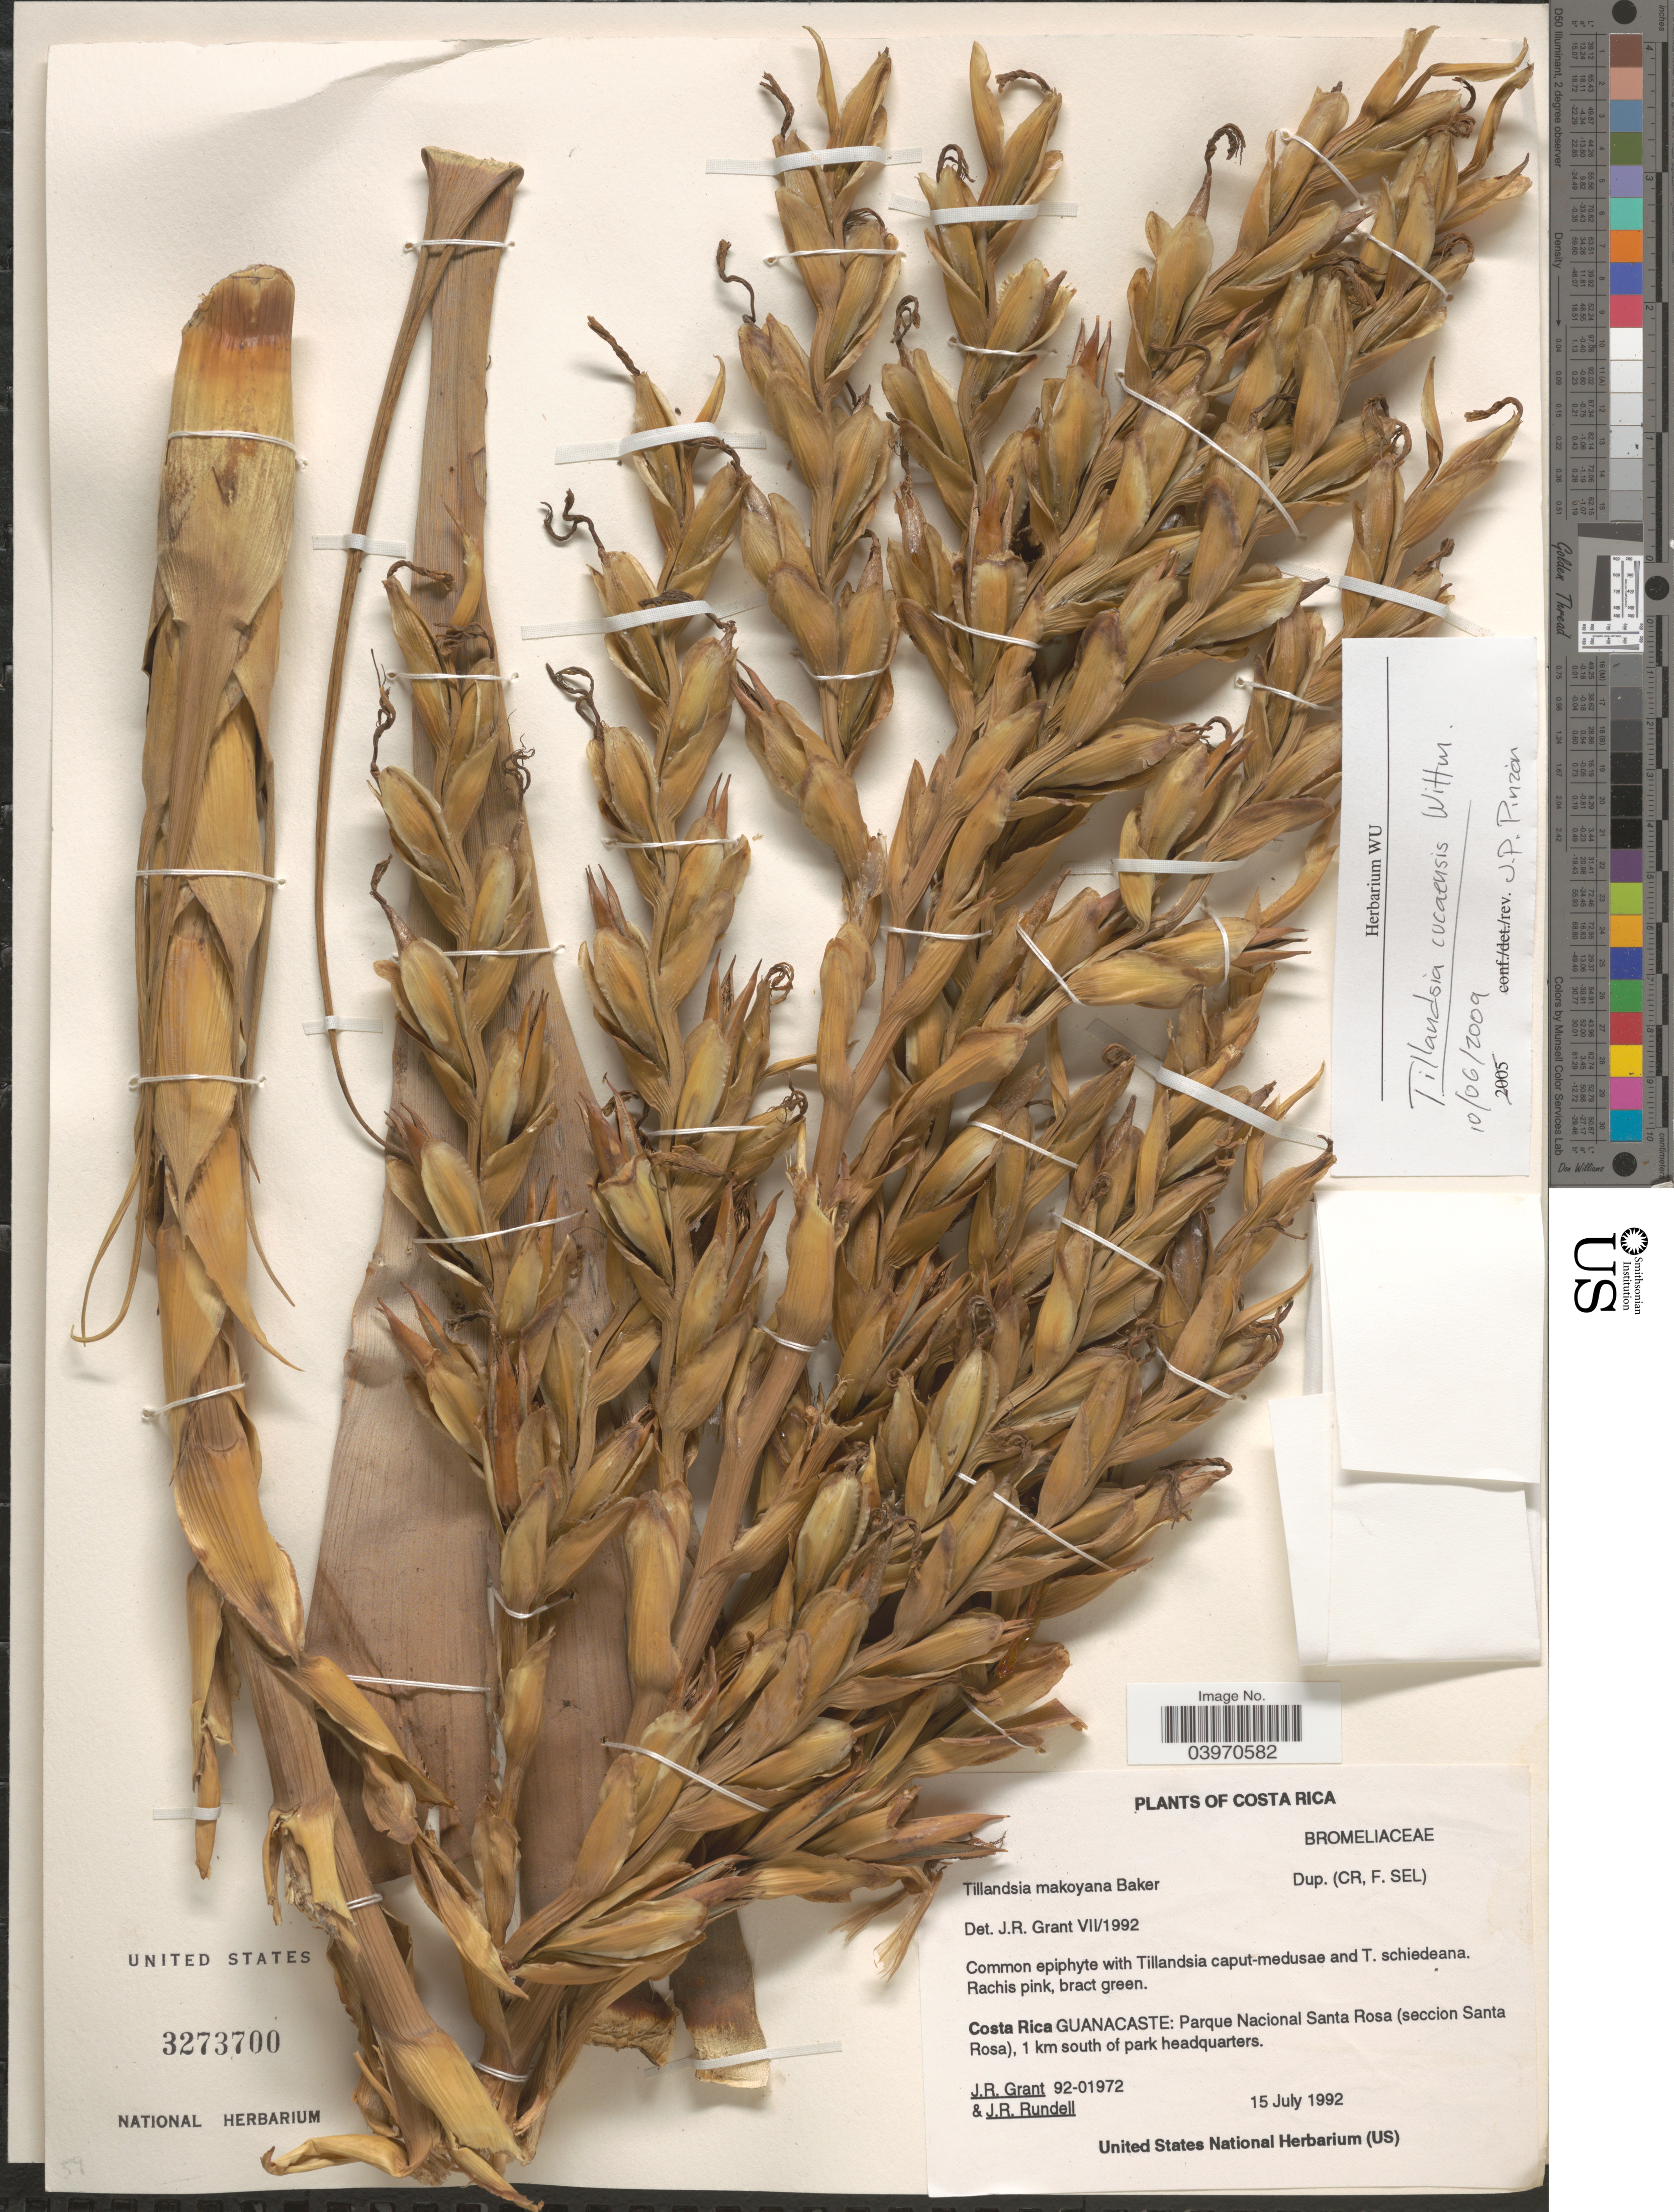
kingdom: Plantae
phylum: Tracheophyta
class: Liliopsida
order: Poales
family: Bromeliaceae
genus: Tillandsia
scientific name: Tillandsia cucaensis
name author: Wittm.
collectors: J. Grant & J. R. Rundell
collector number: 92-01972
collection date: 1992-07-15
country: Costa Rica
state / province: Guanacaste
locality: Parque Nacional Santa Rosa (seccion Santa Rosa), 1 km south of park headquarters.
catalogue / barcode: US 3273700